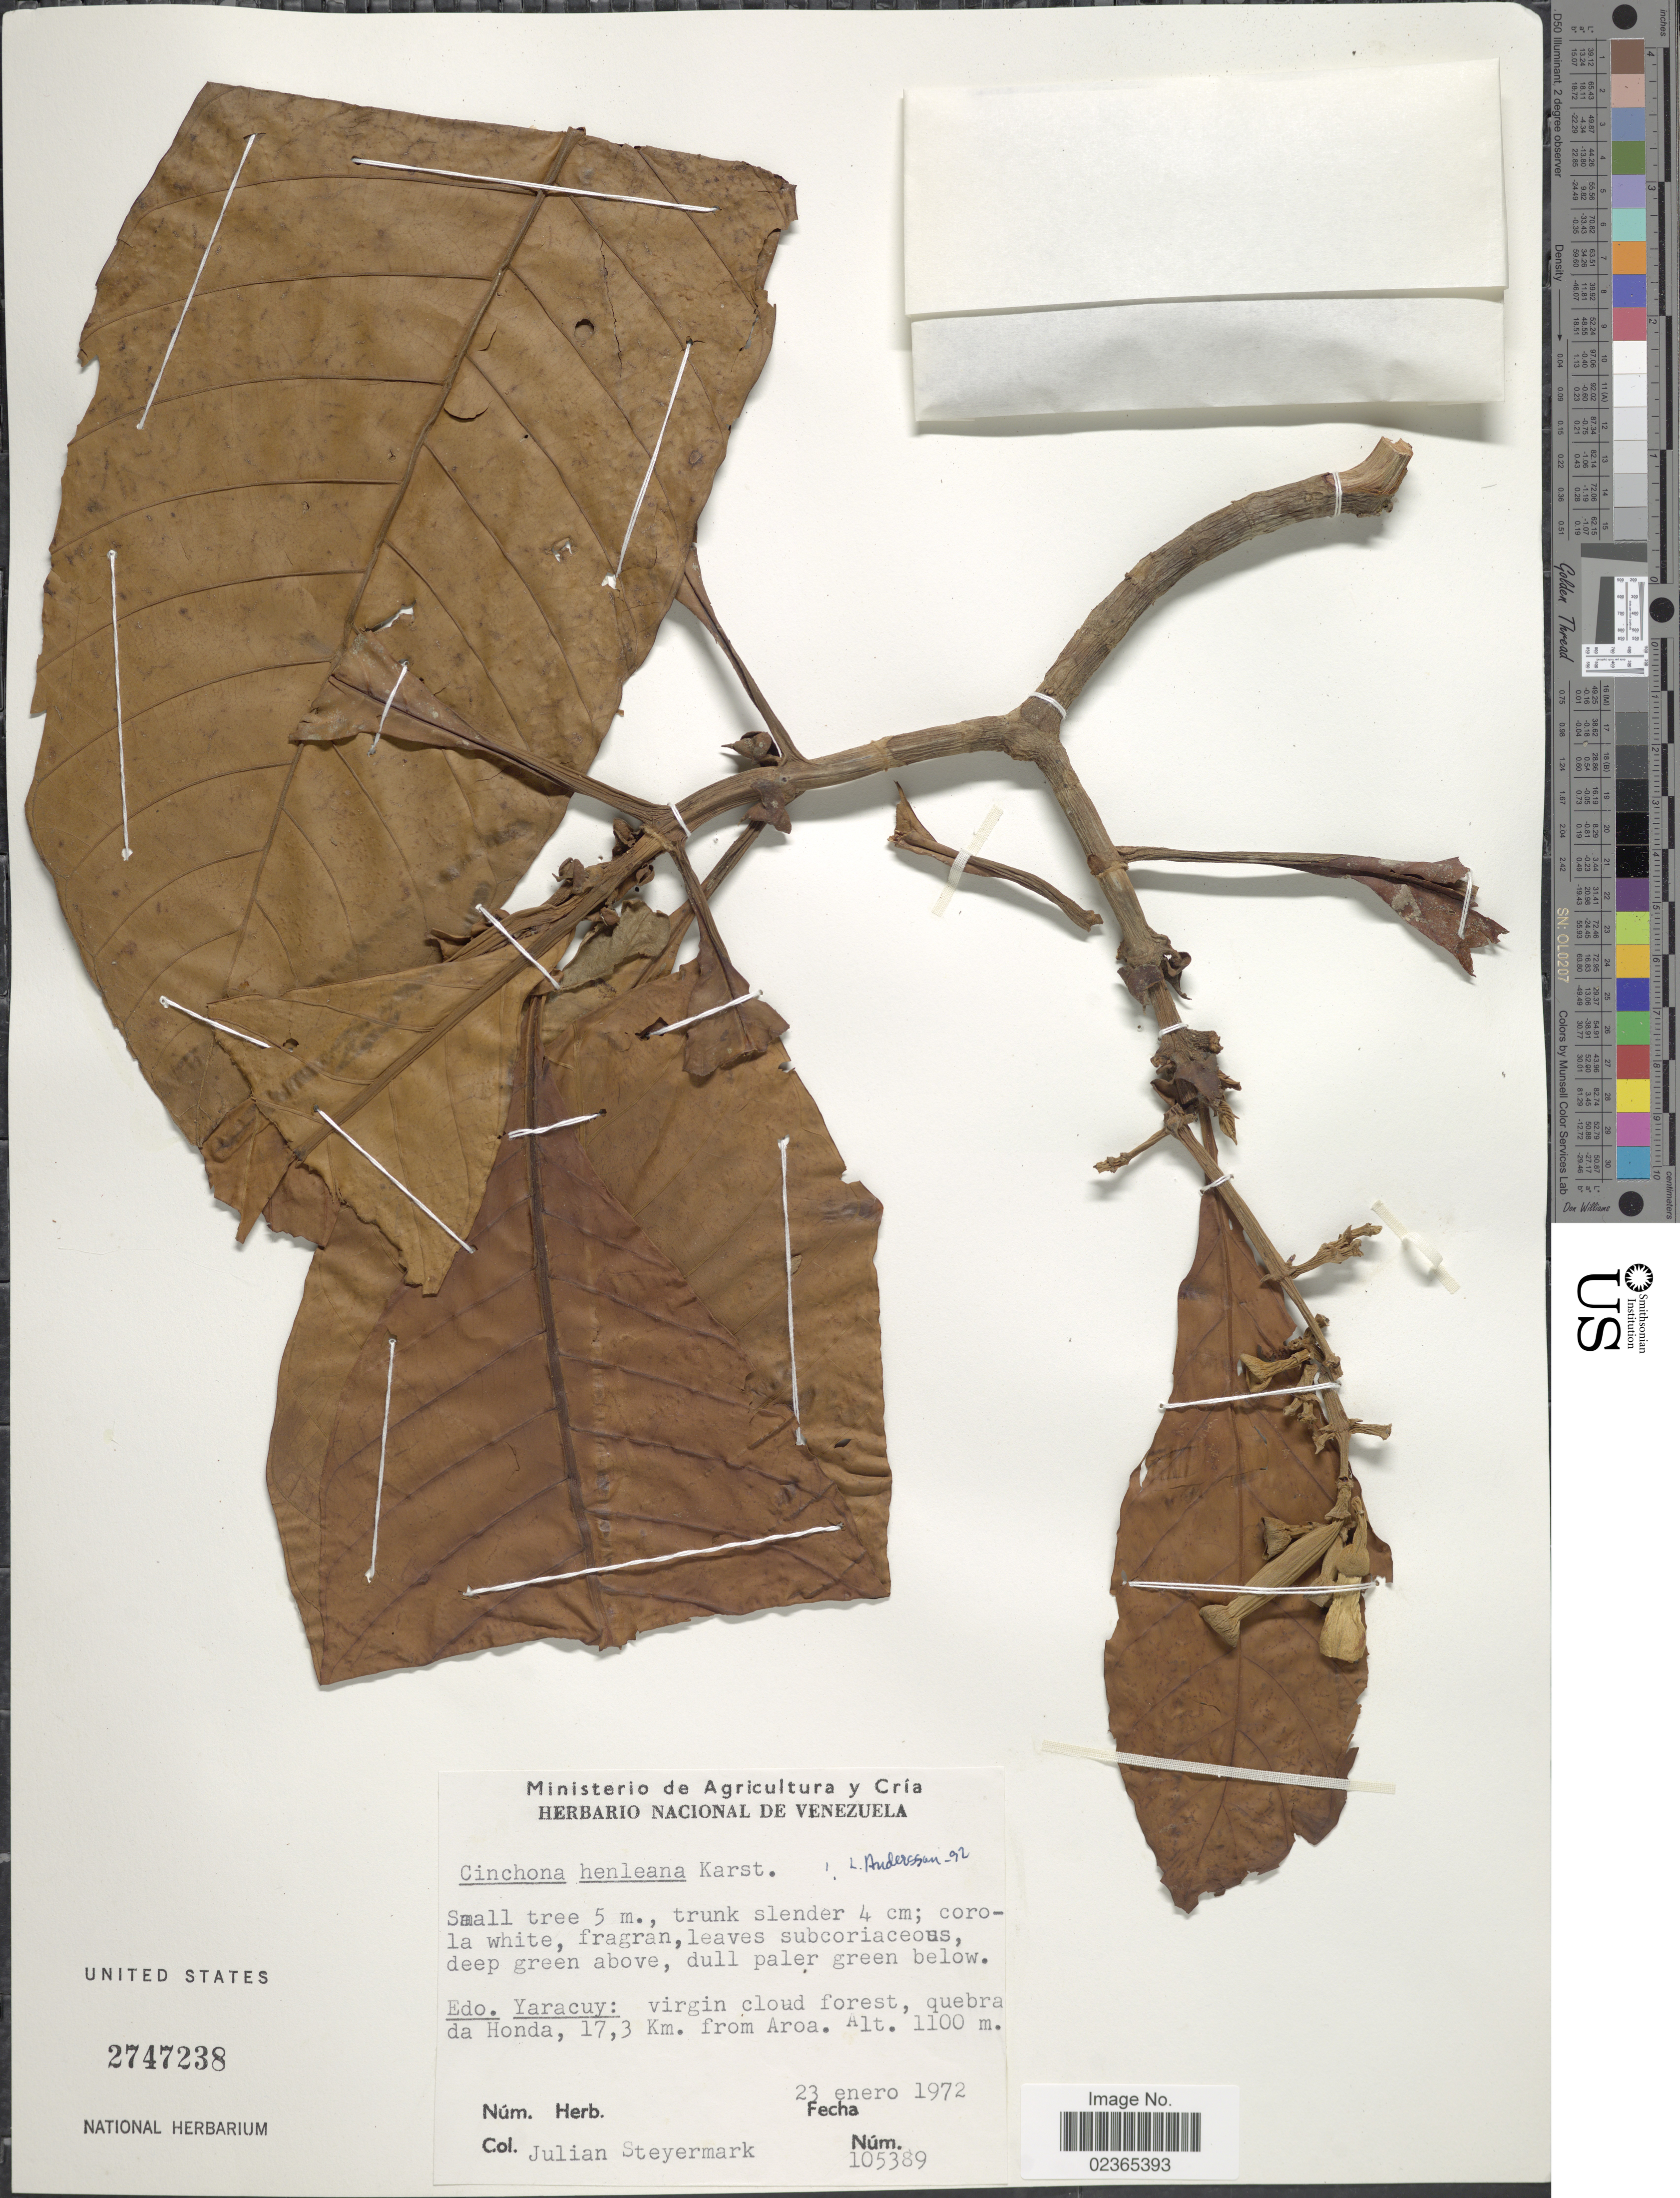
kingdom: Plantae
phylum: Tracheophyta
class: Magnoliopsida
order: Gentianales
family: Rubiaceae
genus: Ladenbergia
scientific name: Ladenbergia muzonensis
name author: (Goudot) Standl.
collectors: J. Steyermark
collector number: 105389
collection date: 1972-01-23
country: Venezuela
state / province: Yaracuy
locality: Virgin cloud forest, quebrada Honda, 17.3 km. from Aroa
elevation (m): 1100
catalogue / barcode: US 2747238